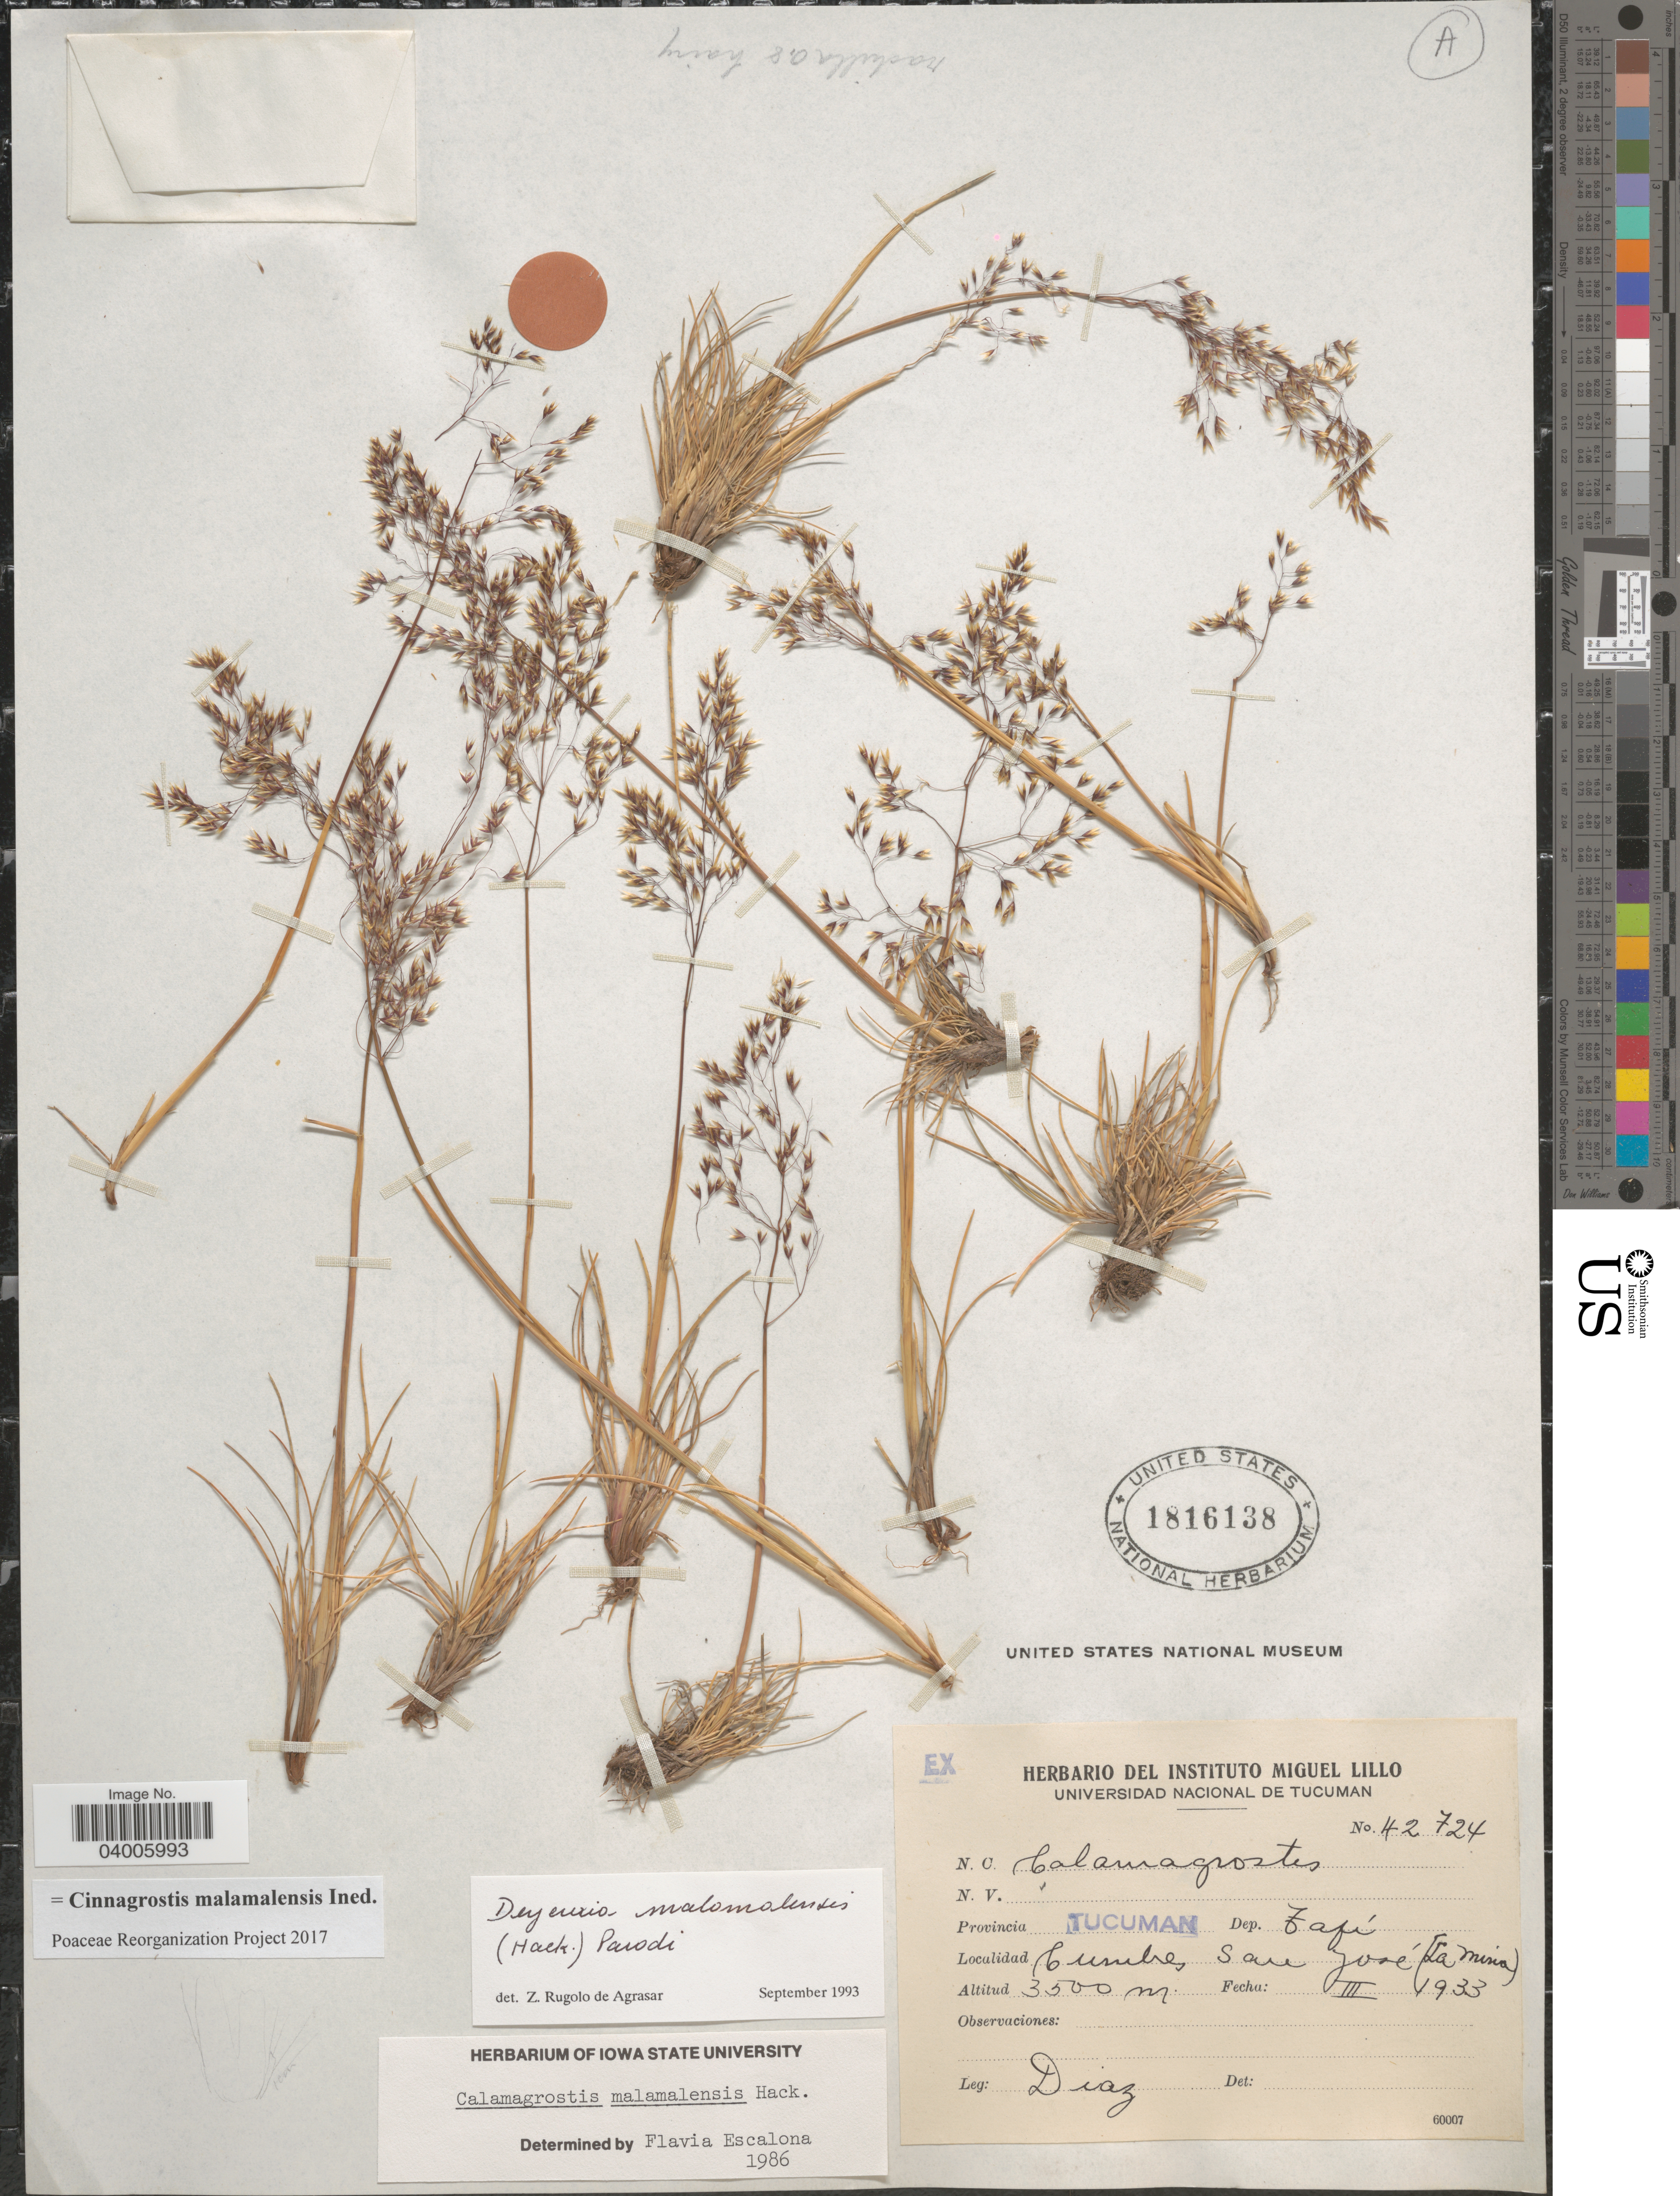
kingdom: Plantae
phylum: Tracheophyta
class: Liliopsida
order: Poales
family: Poaceae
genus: Cinnagrostis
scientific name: Cinnagrostis malamalensis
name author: (Hack.) P.M. Peterson et al.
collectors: Diaz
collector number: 42724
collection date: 1933-03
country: Argentina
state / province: Tucuman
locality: Dep. Tafí. Cumbres San José (La Mina).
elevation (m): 3500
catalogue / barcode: US 1816138